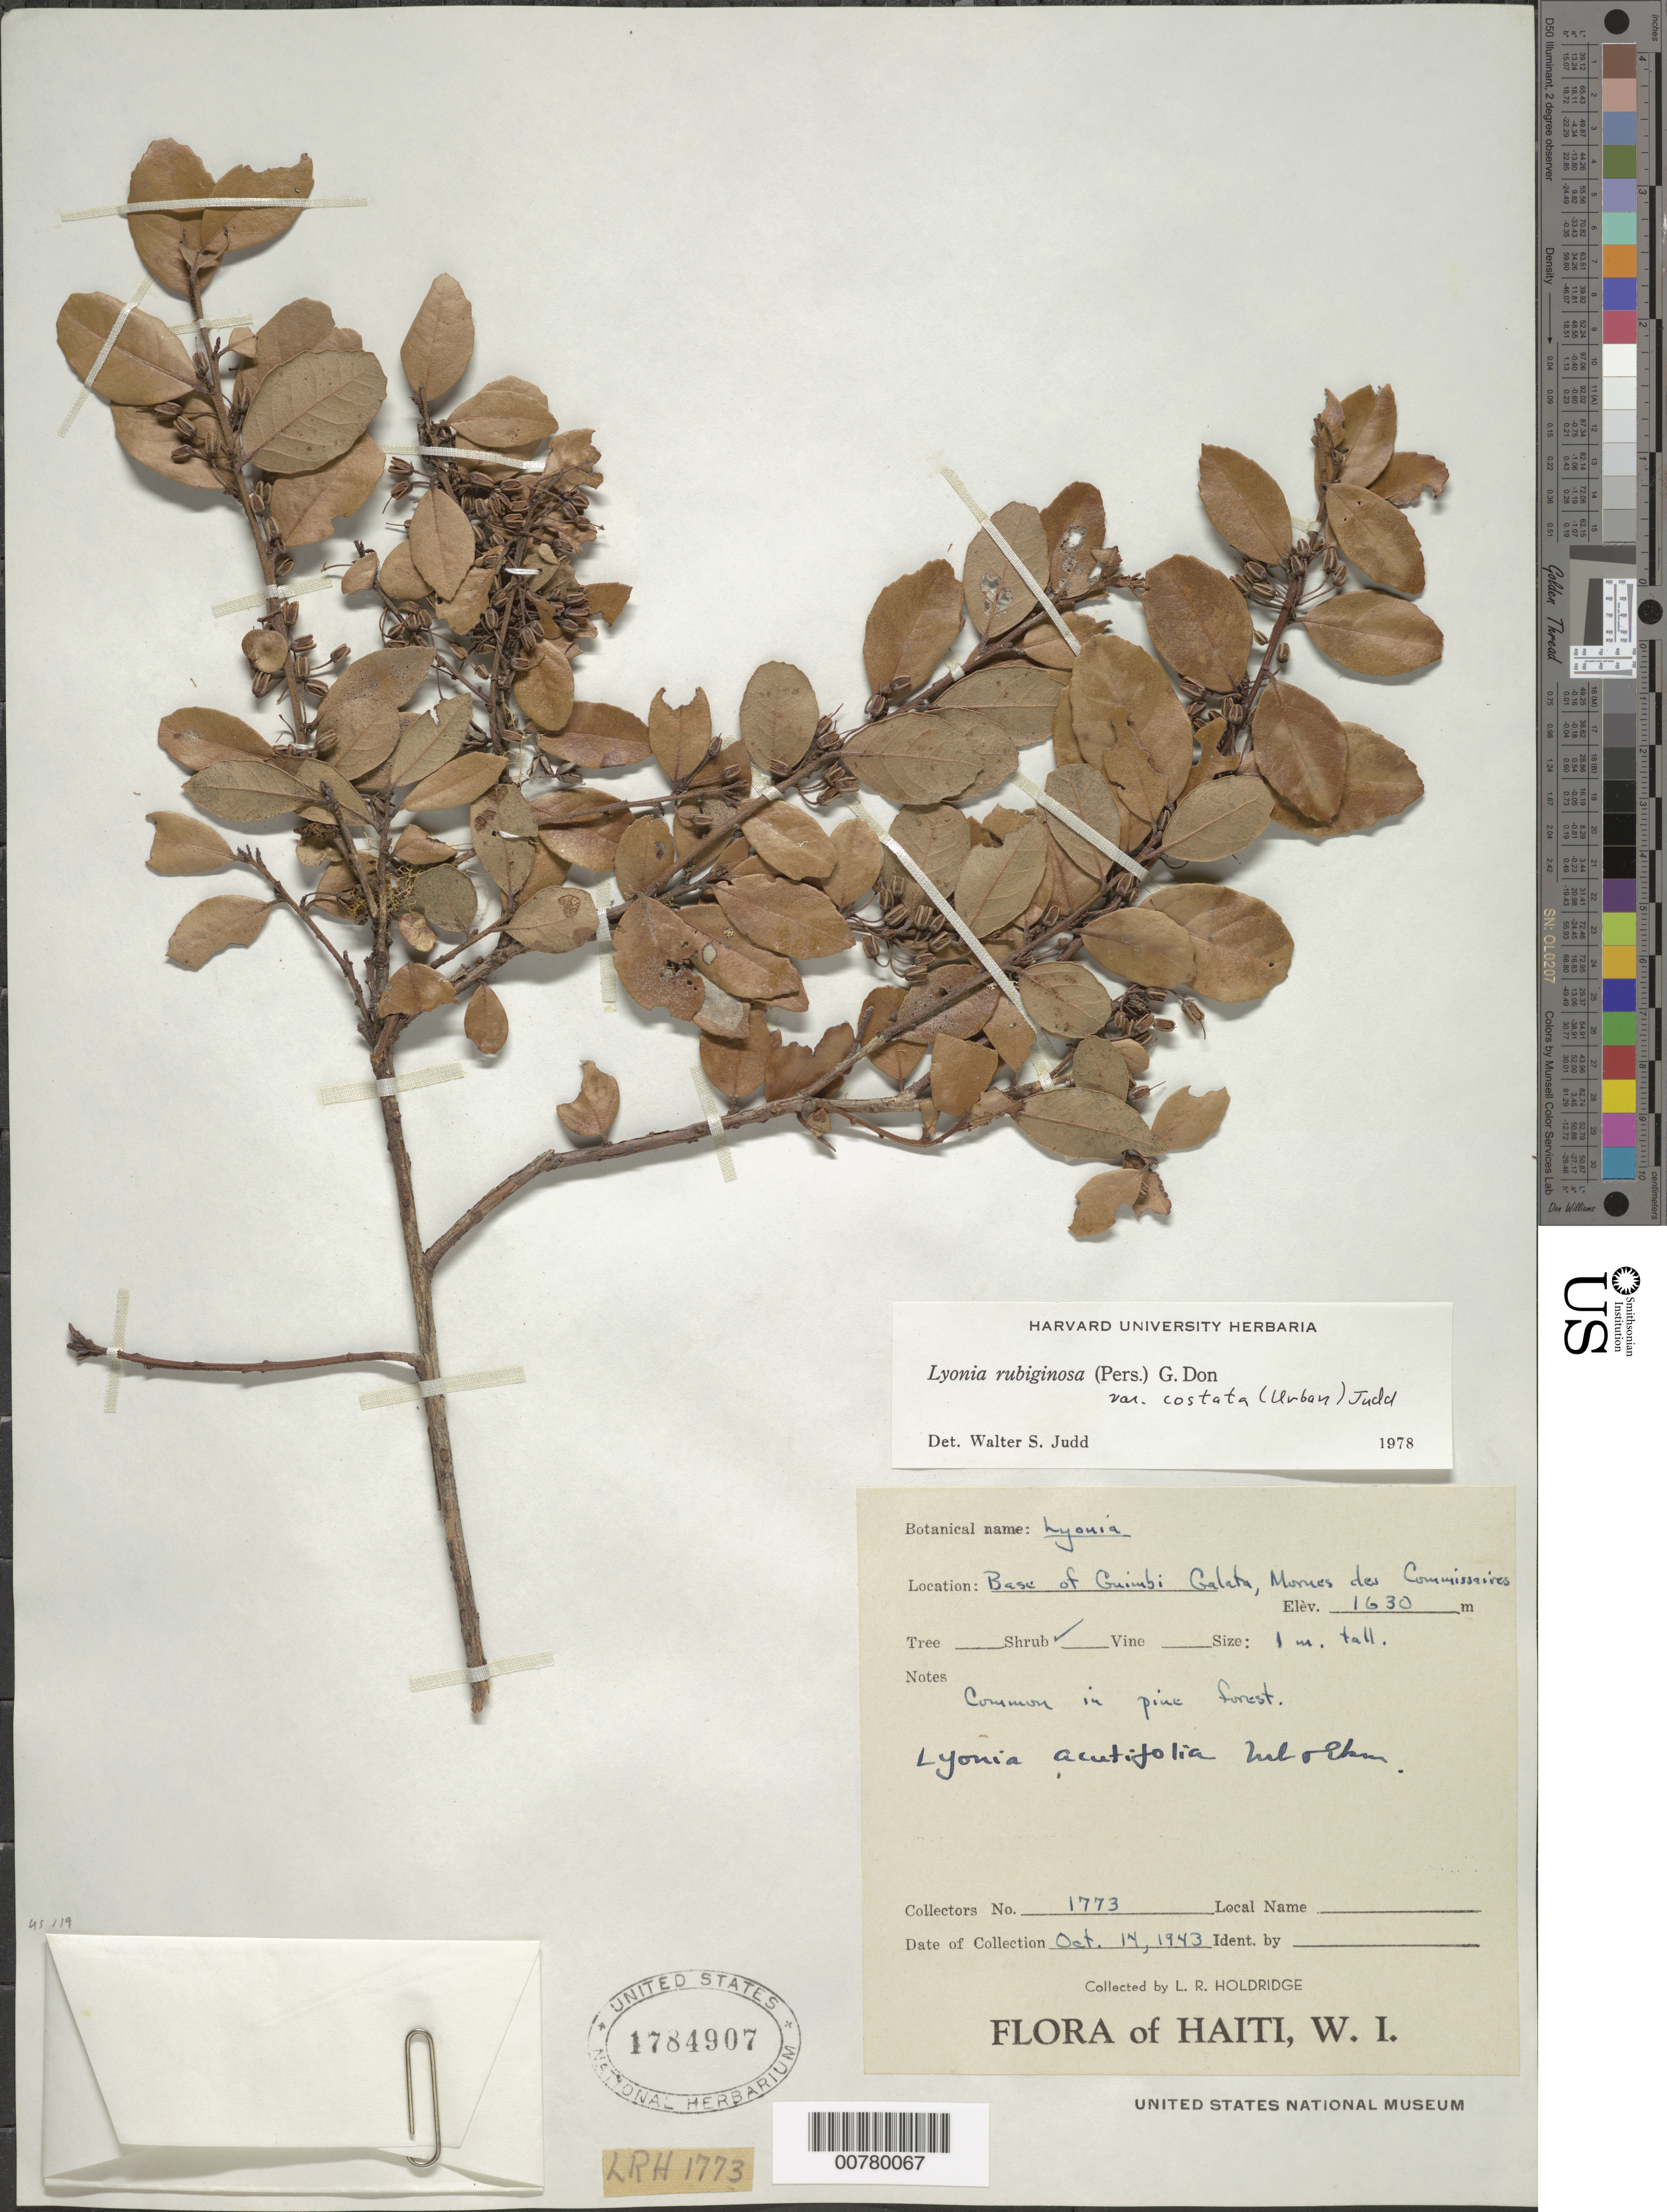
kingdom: Plantae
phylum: Tracheophyta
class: Magnoliopsida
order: Ericales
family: Ericaceae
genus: Lyonia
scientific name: Lyonia rubiginosa var. costata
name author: (Urb.) Judd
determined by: Judd, Walter S.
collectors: L. Holdridge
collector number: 1773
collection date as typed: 14 Oct 1943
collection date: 1943-10-14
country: Haiti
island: Hispaniola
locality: Base of Guimbi Galata, Mornes des Commissaires.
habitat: In pine forest.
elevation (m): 1630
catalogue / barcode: US 1784907